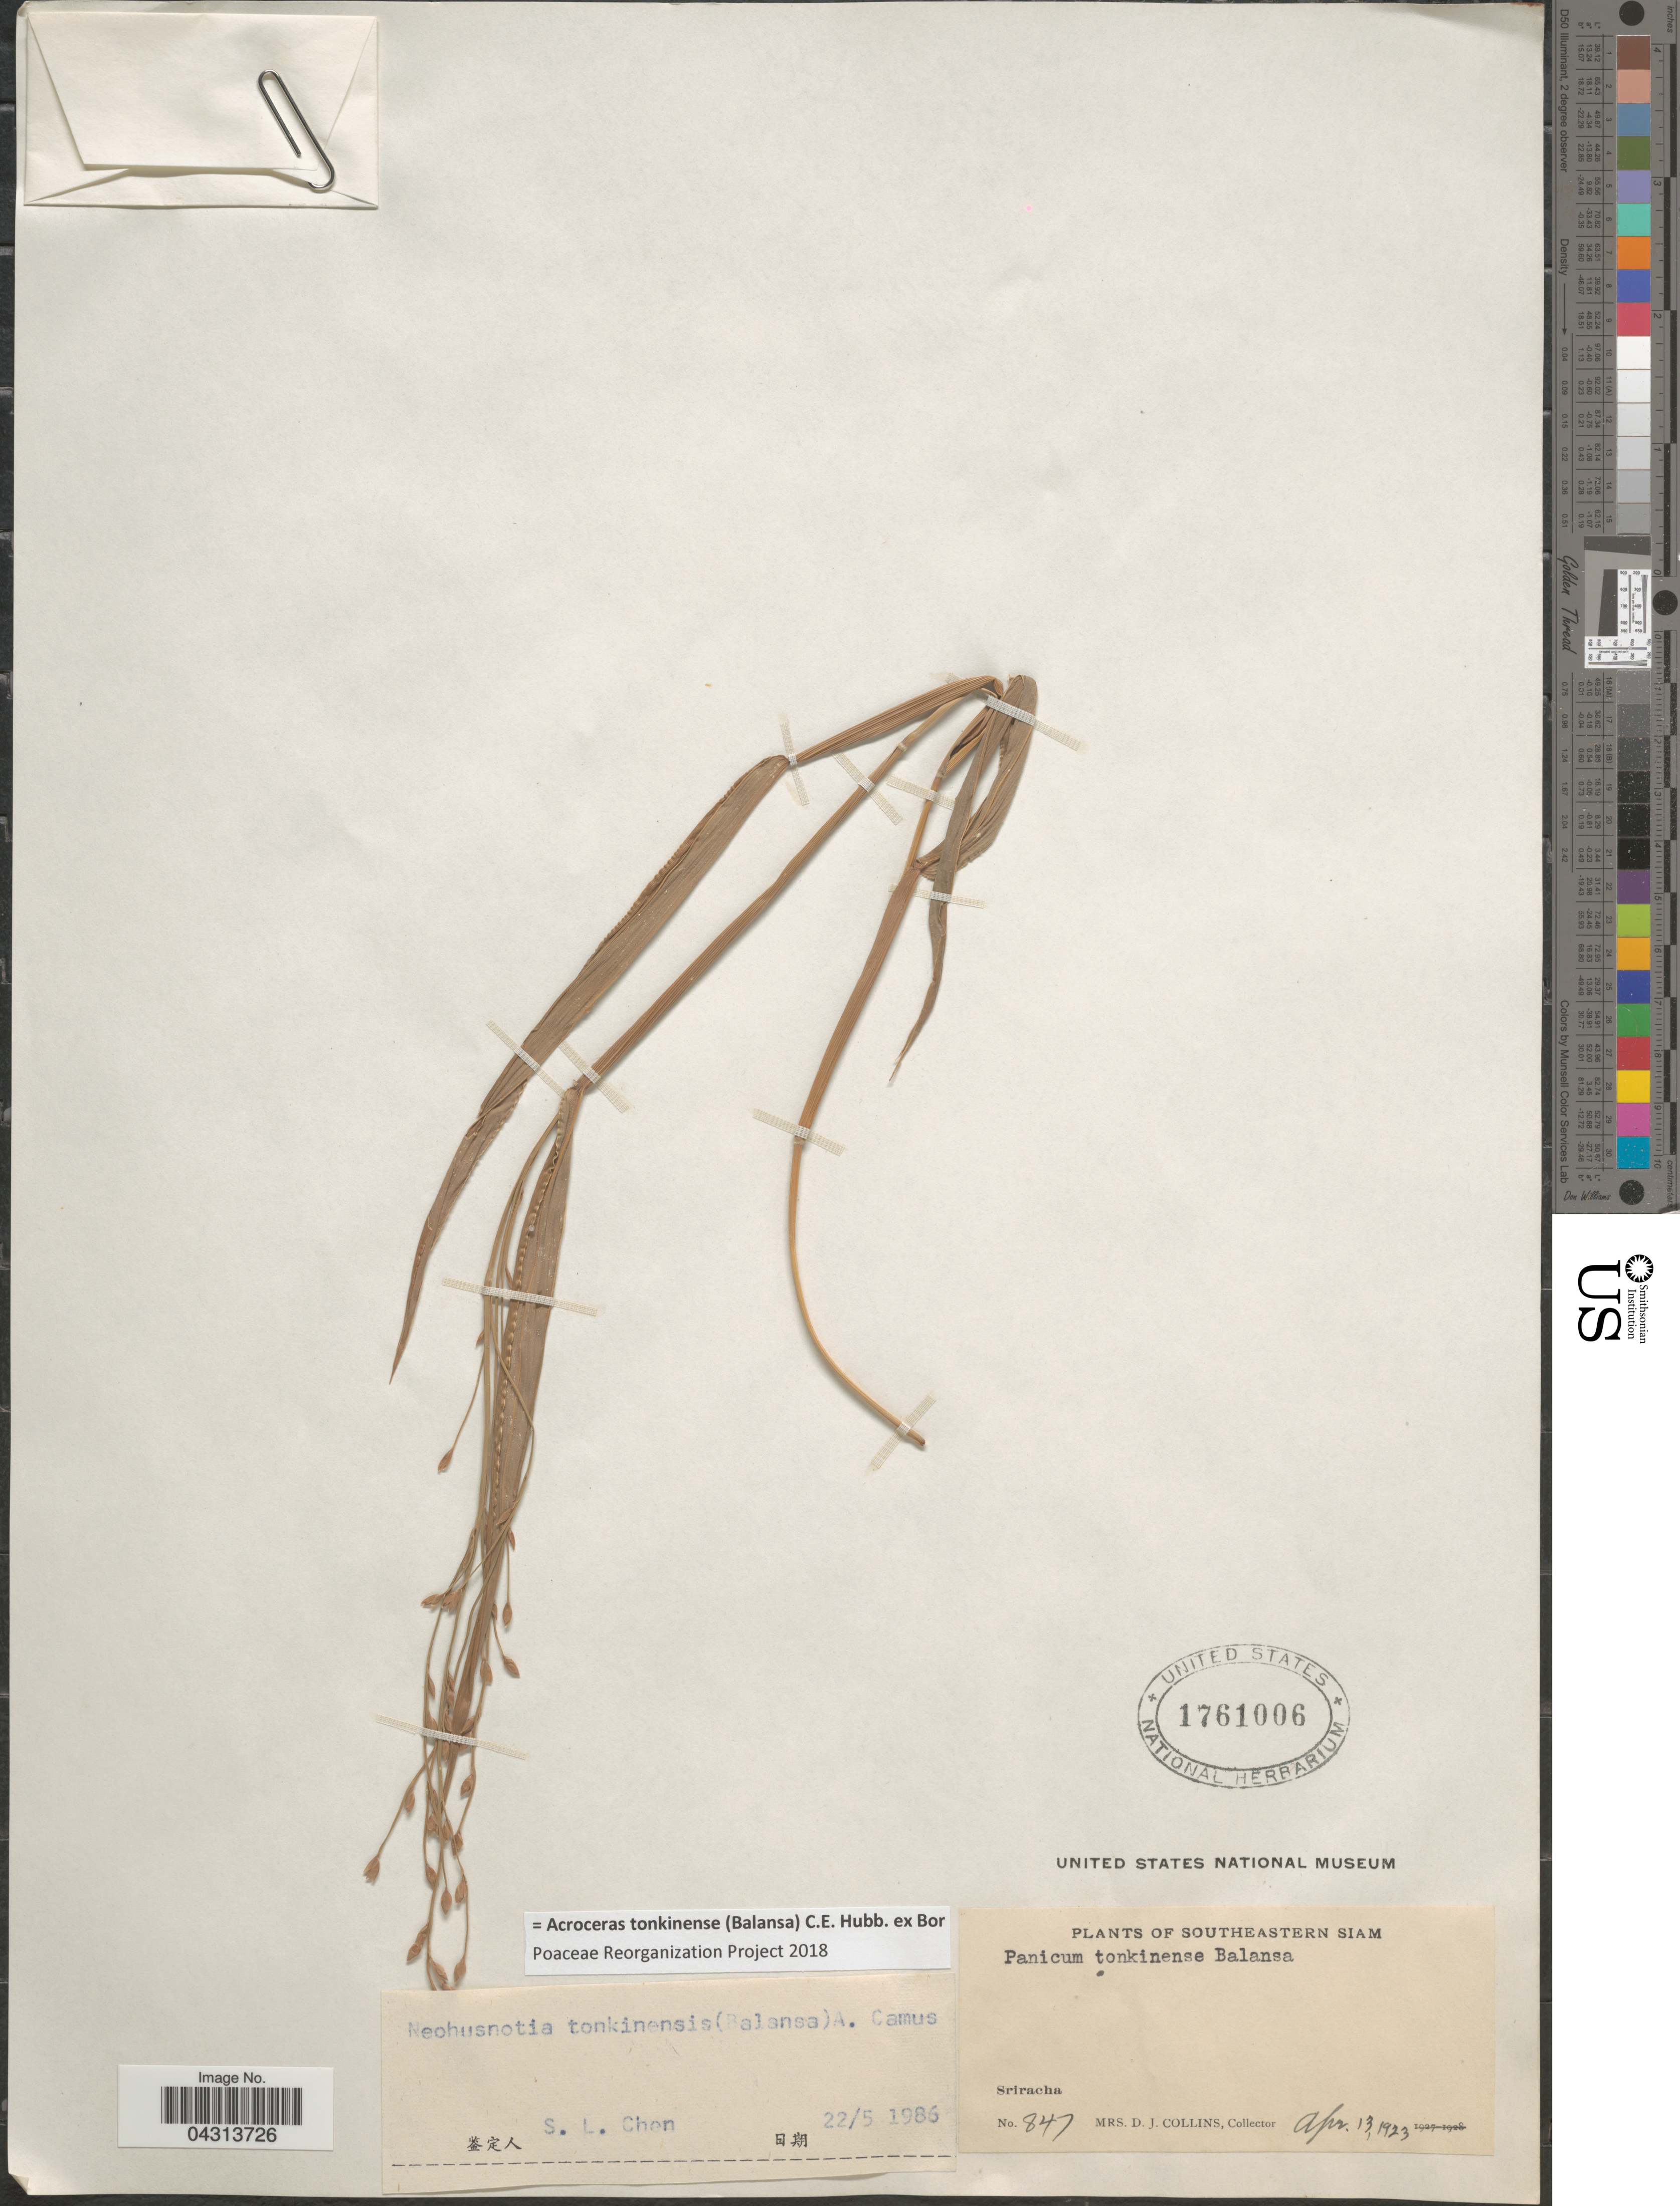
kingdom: Plantae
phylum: Tracheophyta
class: Liliopsida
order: Poales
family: Poaceae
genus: Acroceras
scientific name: Acroceras tonkinense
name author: (Balansa) C.E. Hubb. ex Bor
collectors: Mrs. D. J. Collins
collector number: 847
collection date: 1923-04-13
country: Thailand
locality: Southeastern Siam. Sriracha.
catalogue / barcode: US 1761006